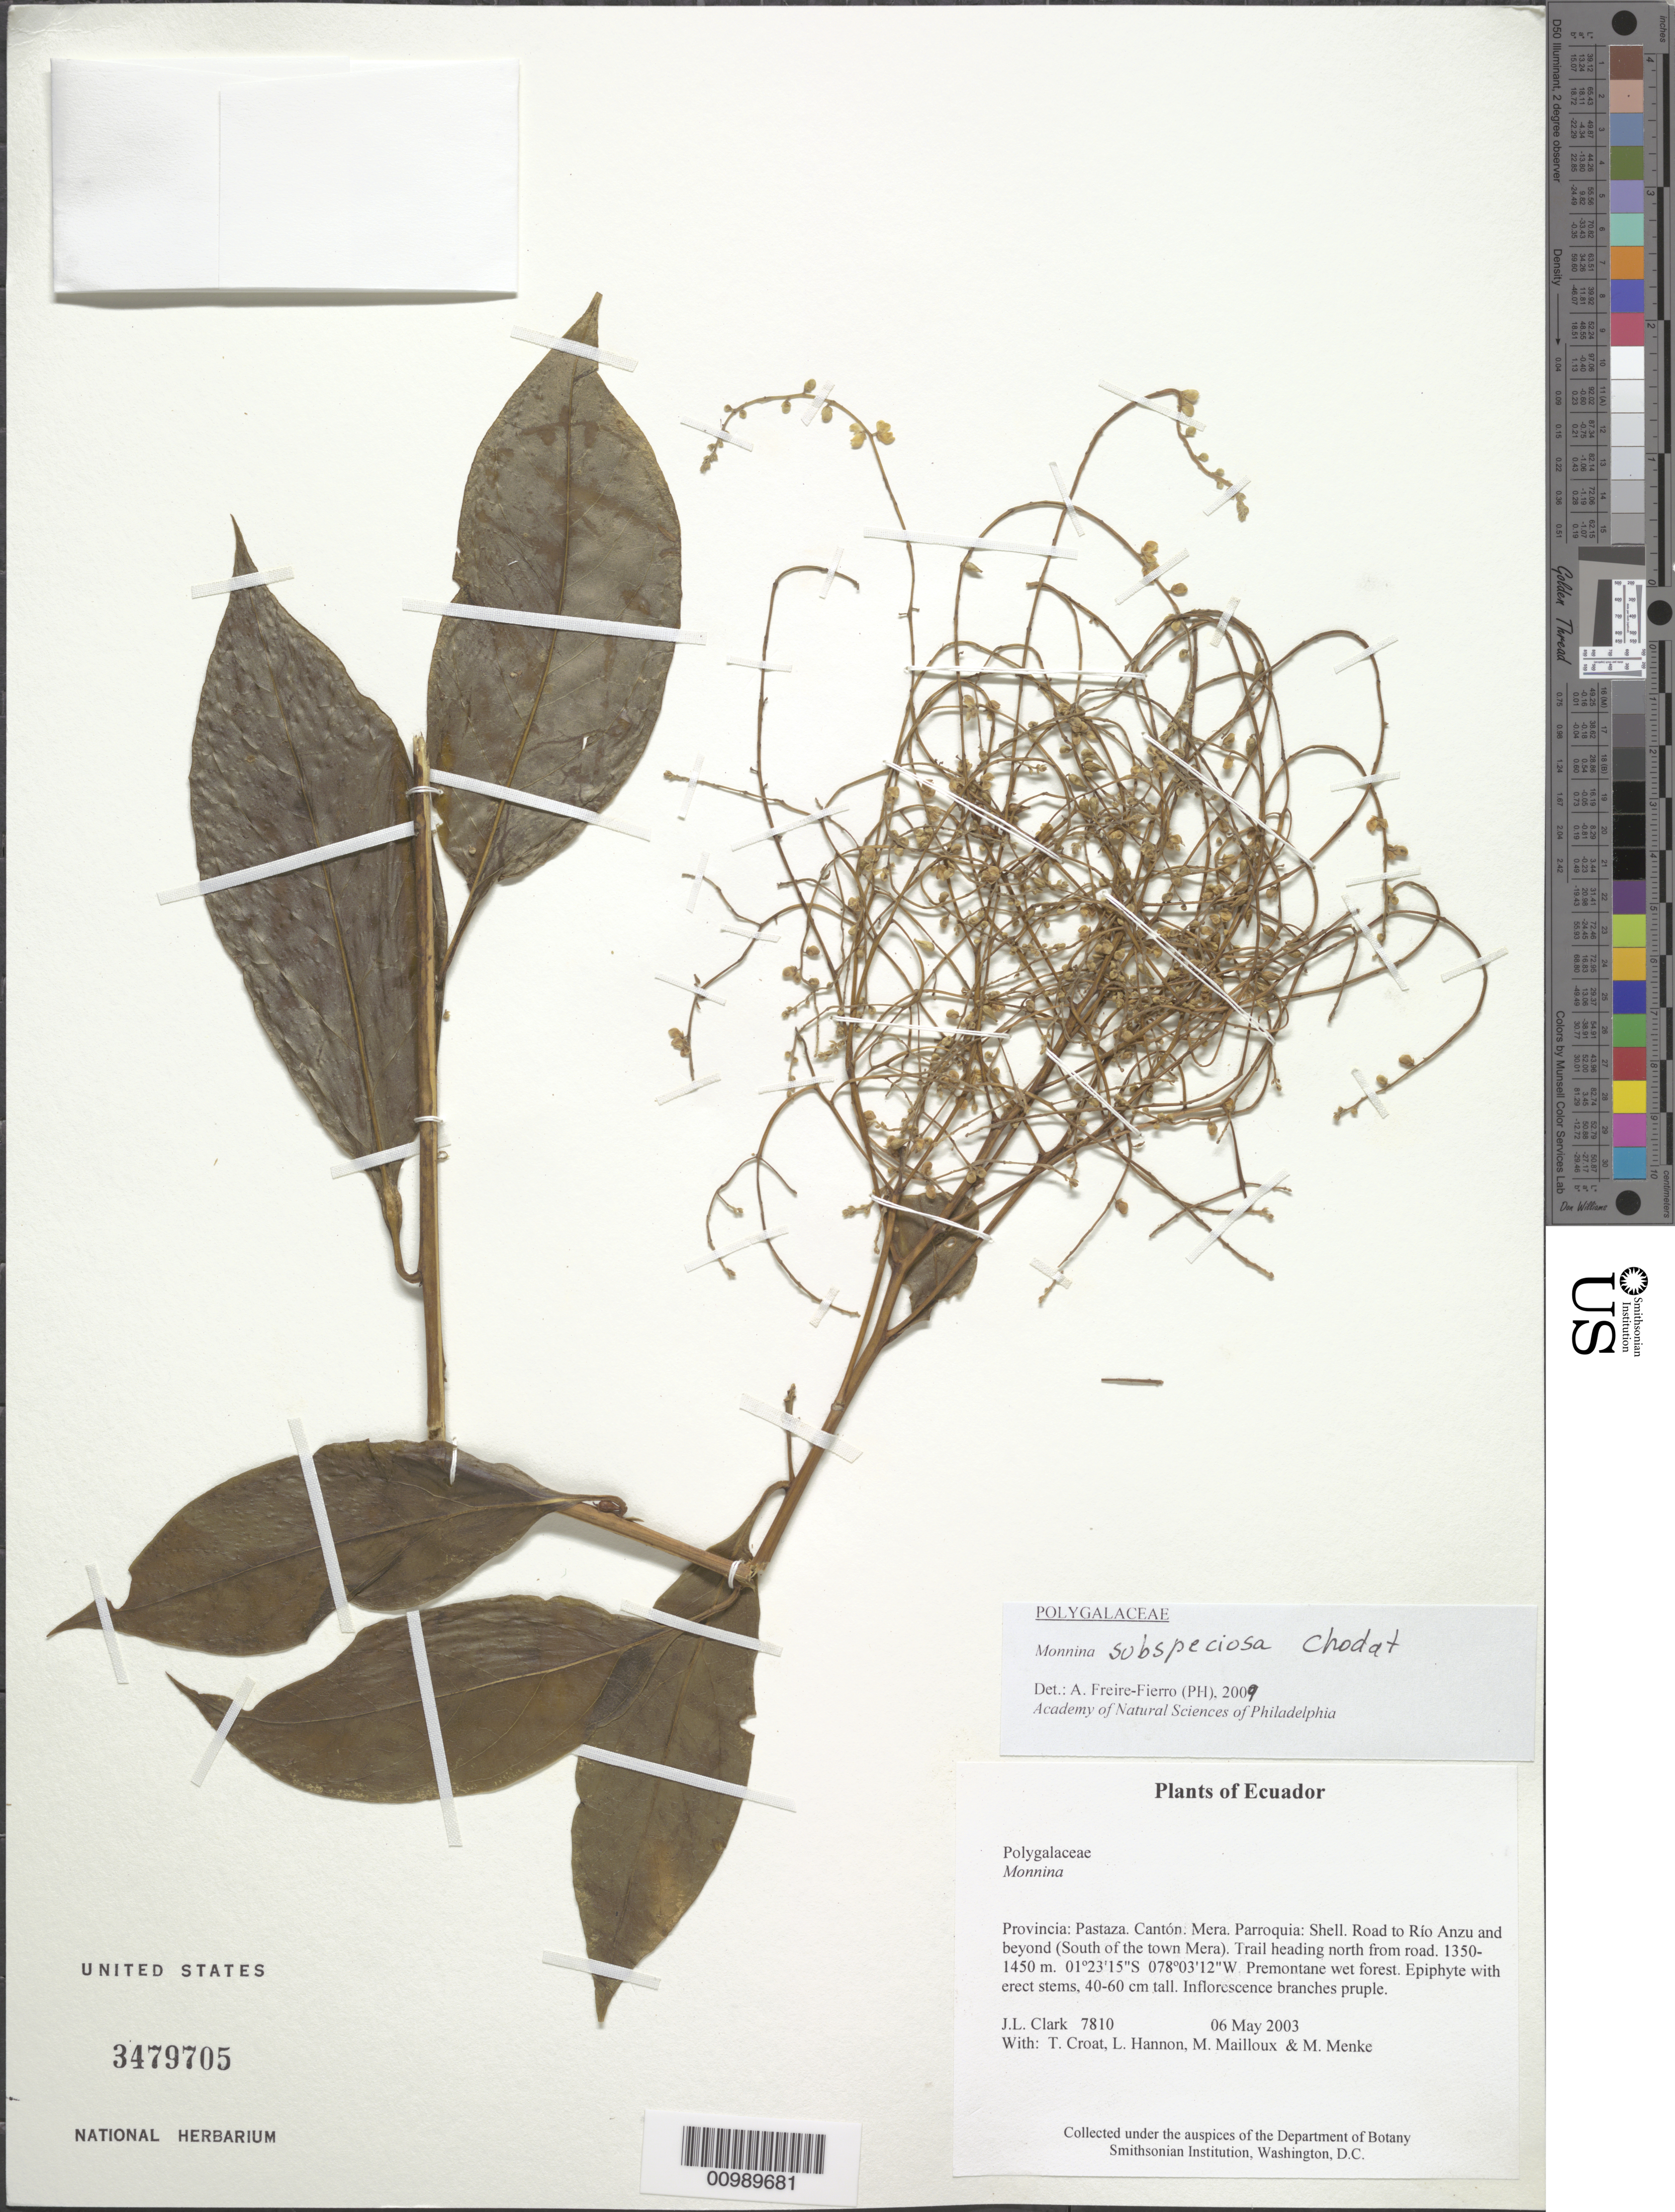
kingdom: Plantae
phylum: Tracheophyta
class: Magnoliopsida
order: Fabales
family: Polygalaceae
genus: Monnina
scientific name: Monnina subspeciosa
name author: Chodat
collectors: J. L. Clark, T. B. Croat, L. Hannon, M. Mailloux & M. Menke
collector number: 07810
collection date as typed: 06 May 2003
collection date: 2003-05-06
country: Ecuador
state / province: Pastaza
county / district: Mera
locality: Parroquia: Shell. Road to Río Anzu and beyond (South of the town Mera). Trail heading north from road.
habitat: Premontane wet forest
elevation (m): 1350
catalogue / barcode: US 3479705